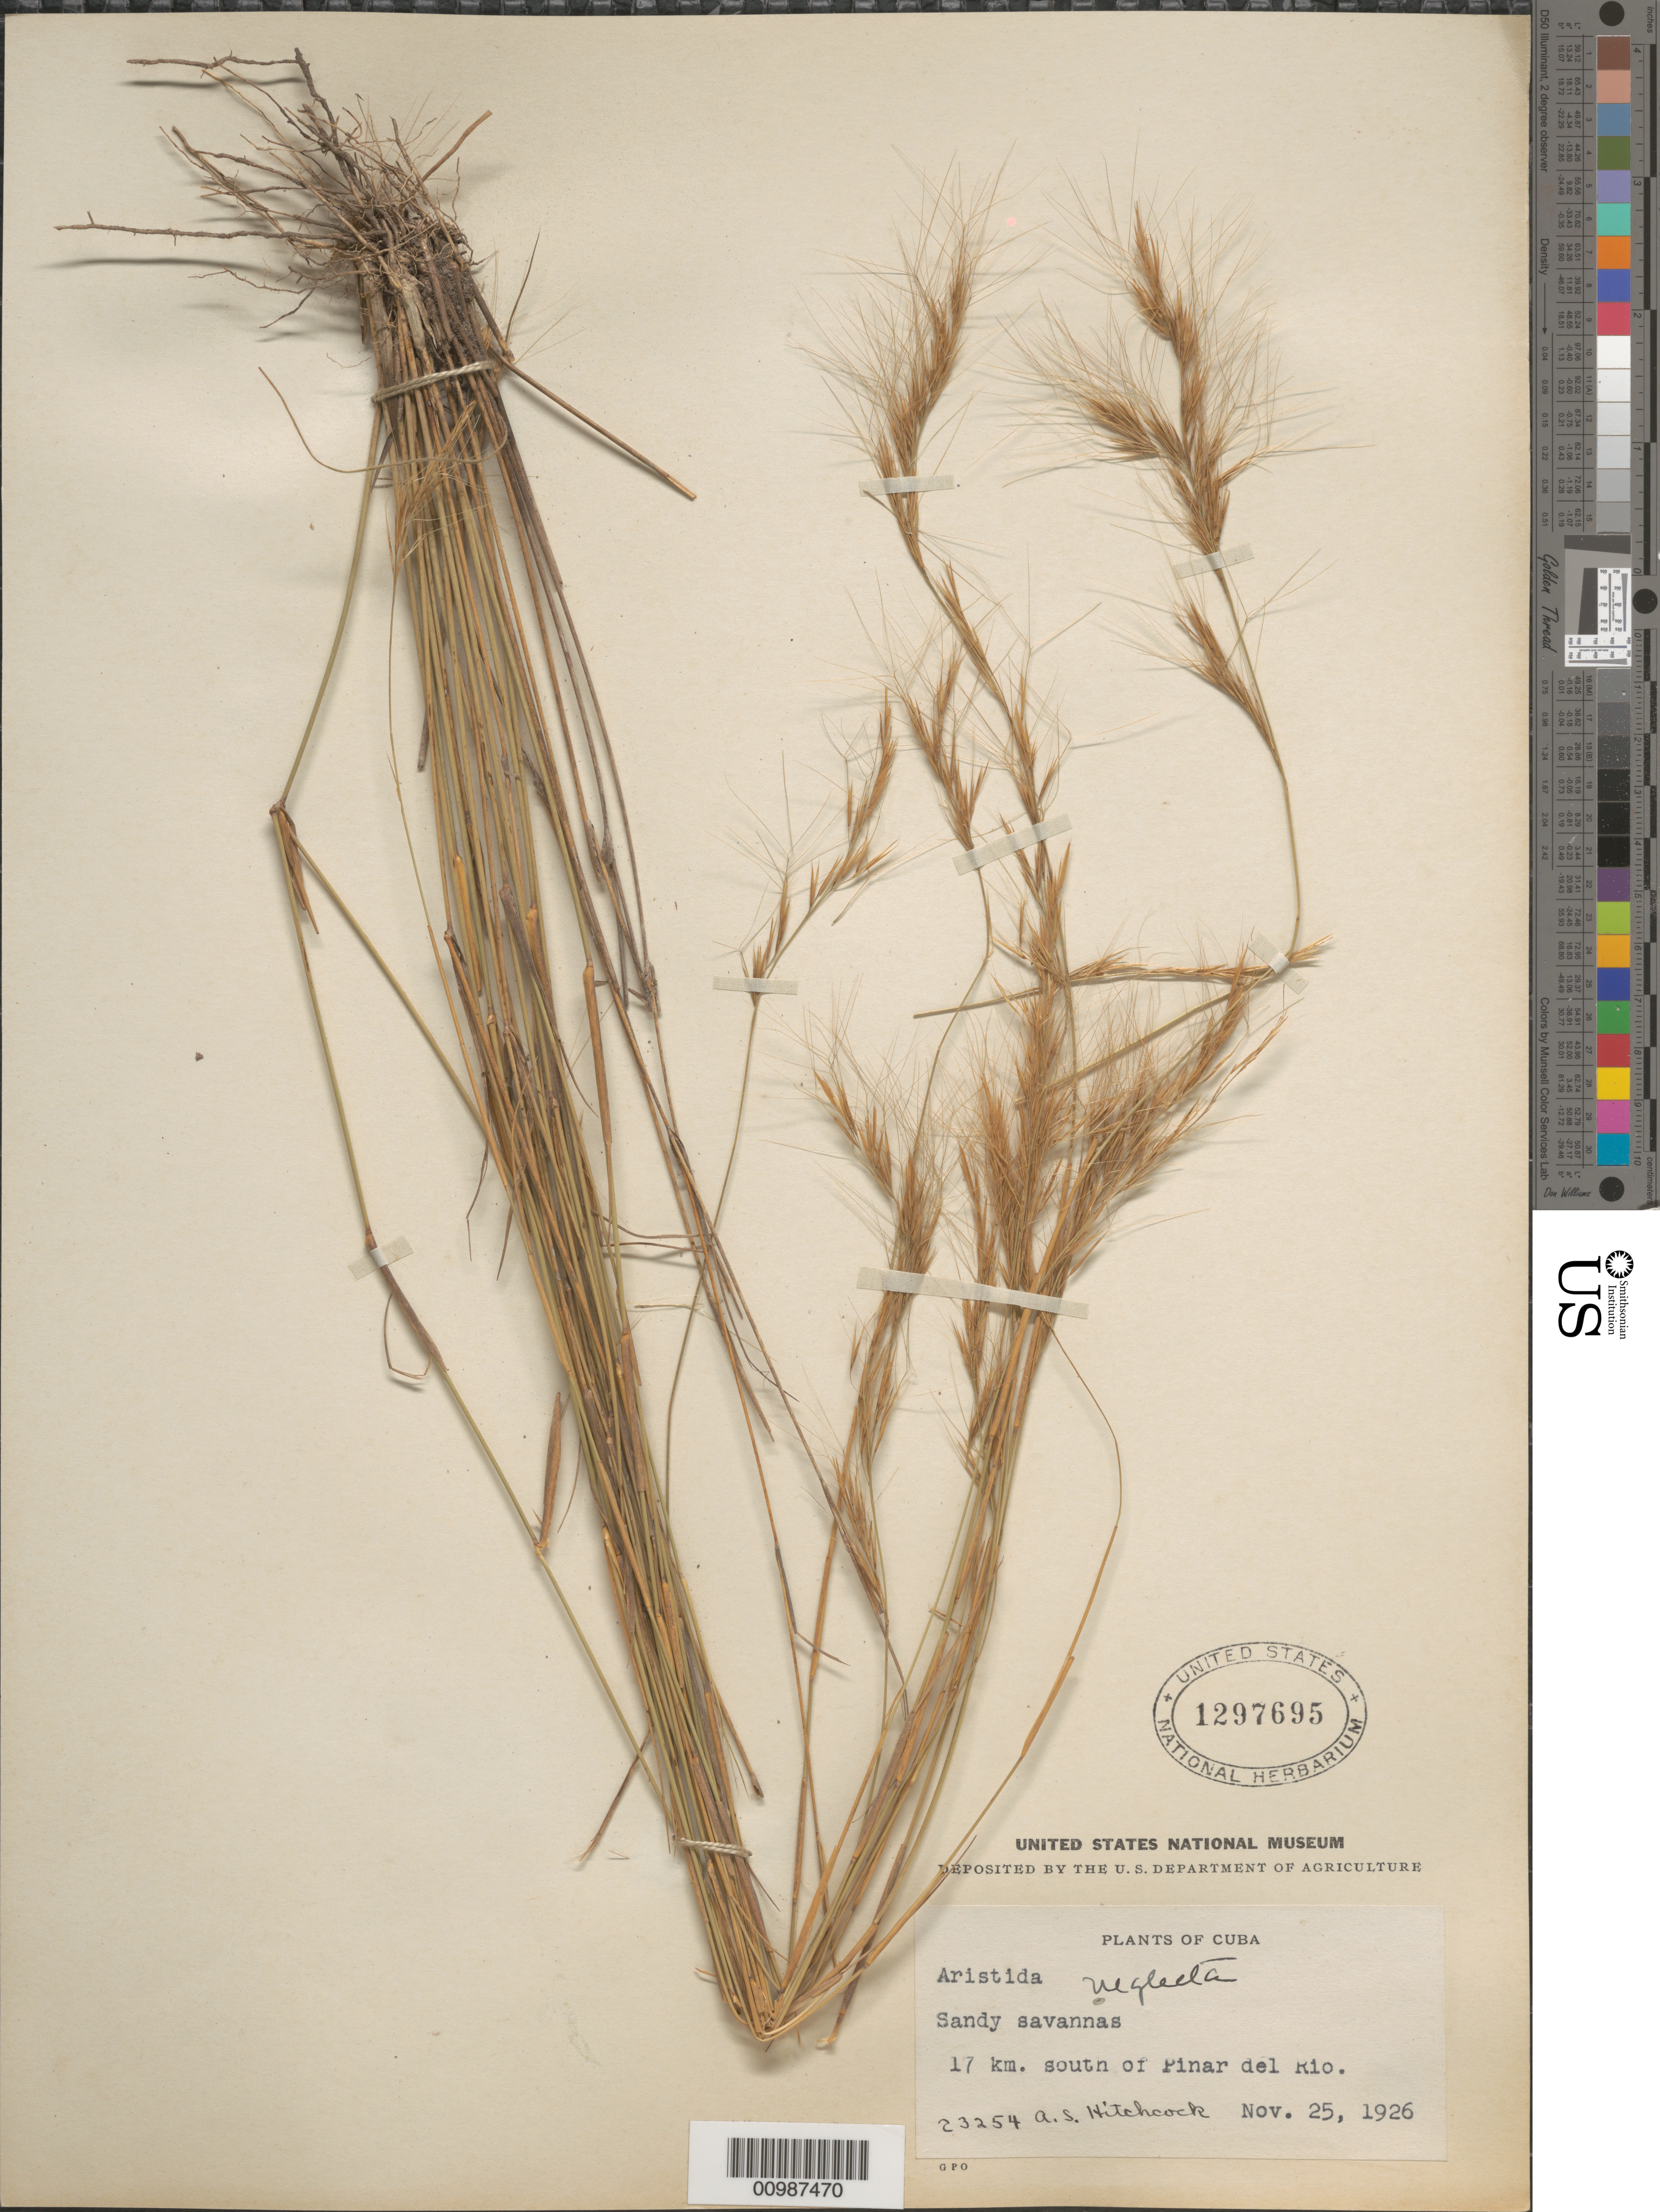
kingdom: Plantae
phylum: Tracheophyta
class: Liliopsida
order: Poales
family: Poaceae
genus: Aristida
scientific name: Aristida neglecta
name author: León ex Hitchc.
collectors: A. S. Hitchcock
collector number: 23254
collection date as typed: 25 Nov 1926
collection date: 1926-11-25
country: Cuba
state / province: Pinar del Rio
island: Cuba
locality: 17 km south of Pinar del Rio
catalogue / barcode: US 1297695